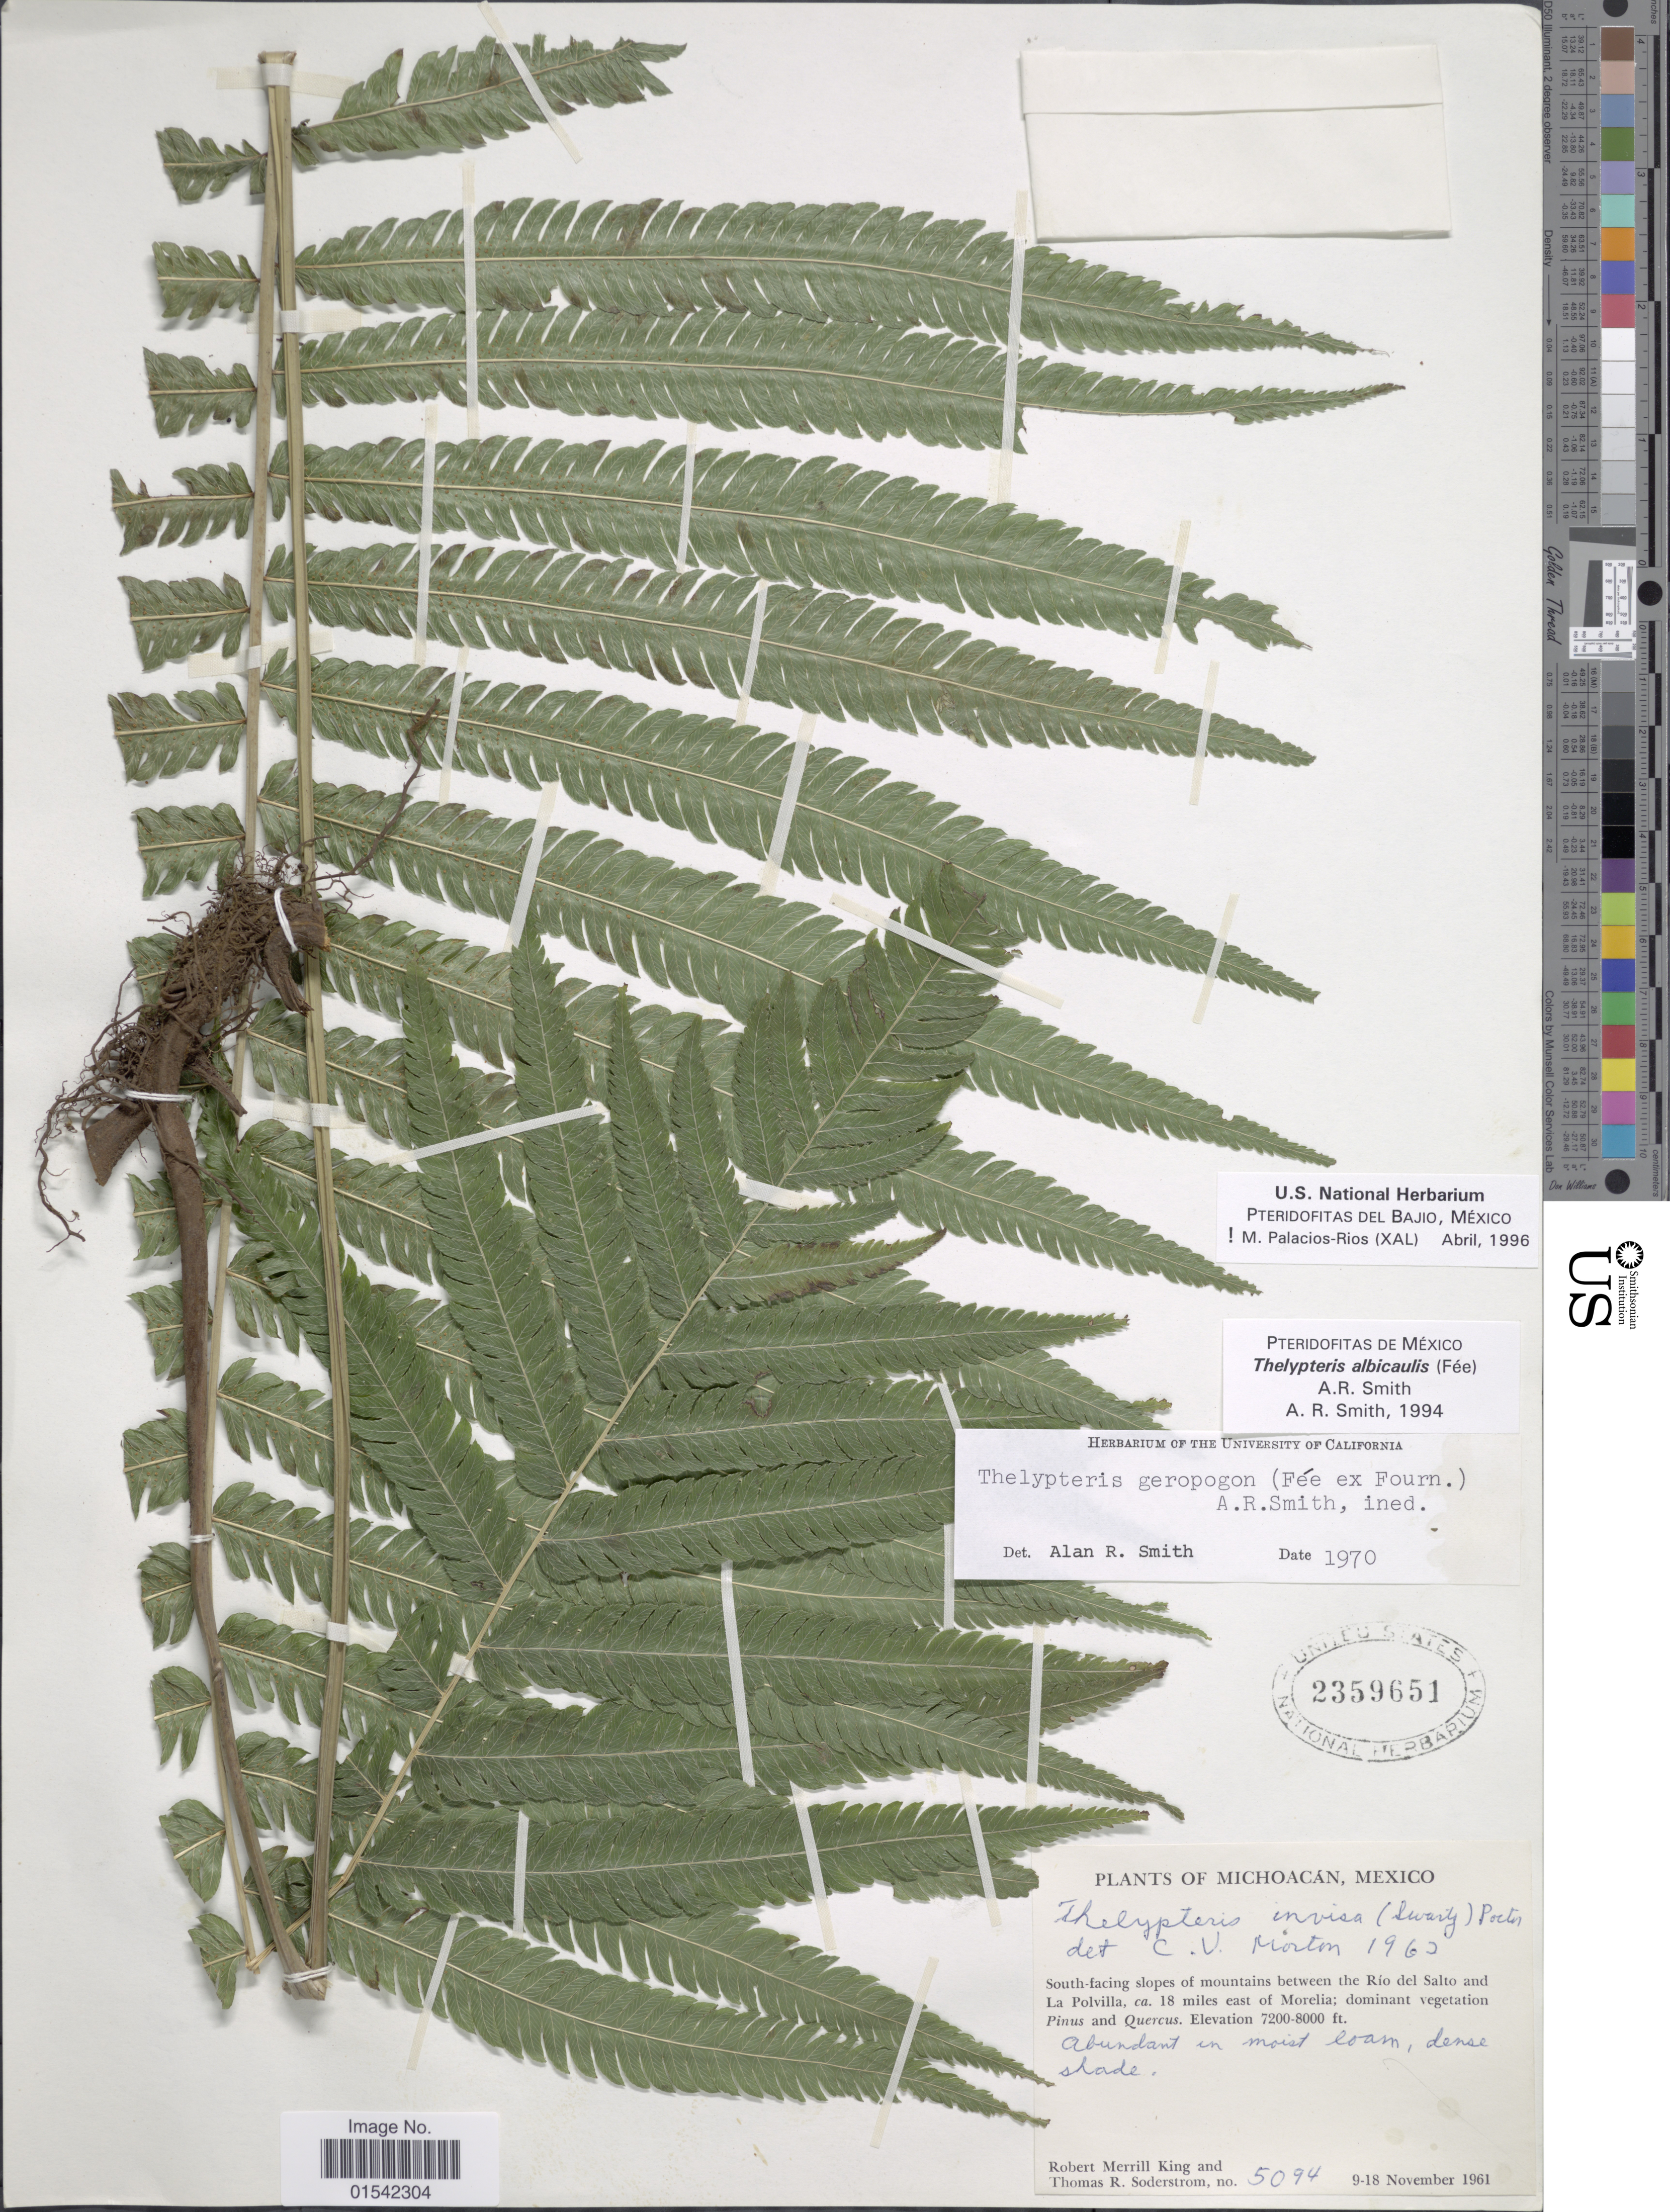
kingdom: Plantae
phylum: Tracheophyta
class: Polypodiopsida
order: Polypodiales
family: Thelypteridaceae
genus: Cyclosorus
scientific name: Cyclosorus albicaulis (Fée) comb. nov., ined 2015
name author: (Fée)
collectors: R. M. King & T. R. Soderstrom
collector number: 5094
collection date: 1961-11-09/1961-11-18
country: Mexico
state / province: Michoacán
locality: South-facing slopes of mountains between the Río del Salto and La Polvilla, ca. 18 miles east of Morelia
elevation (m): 2195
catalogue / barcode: US 2359651